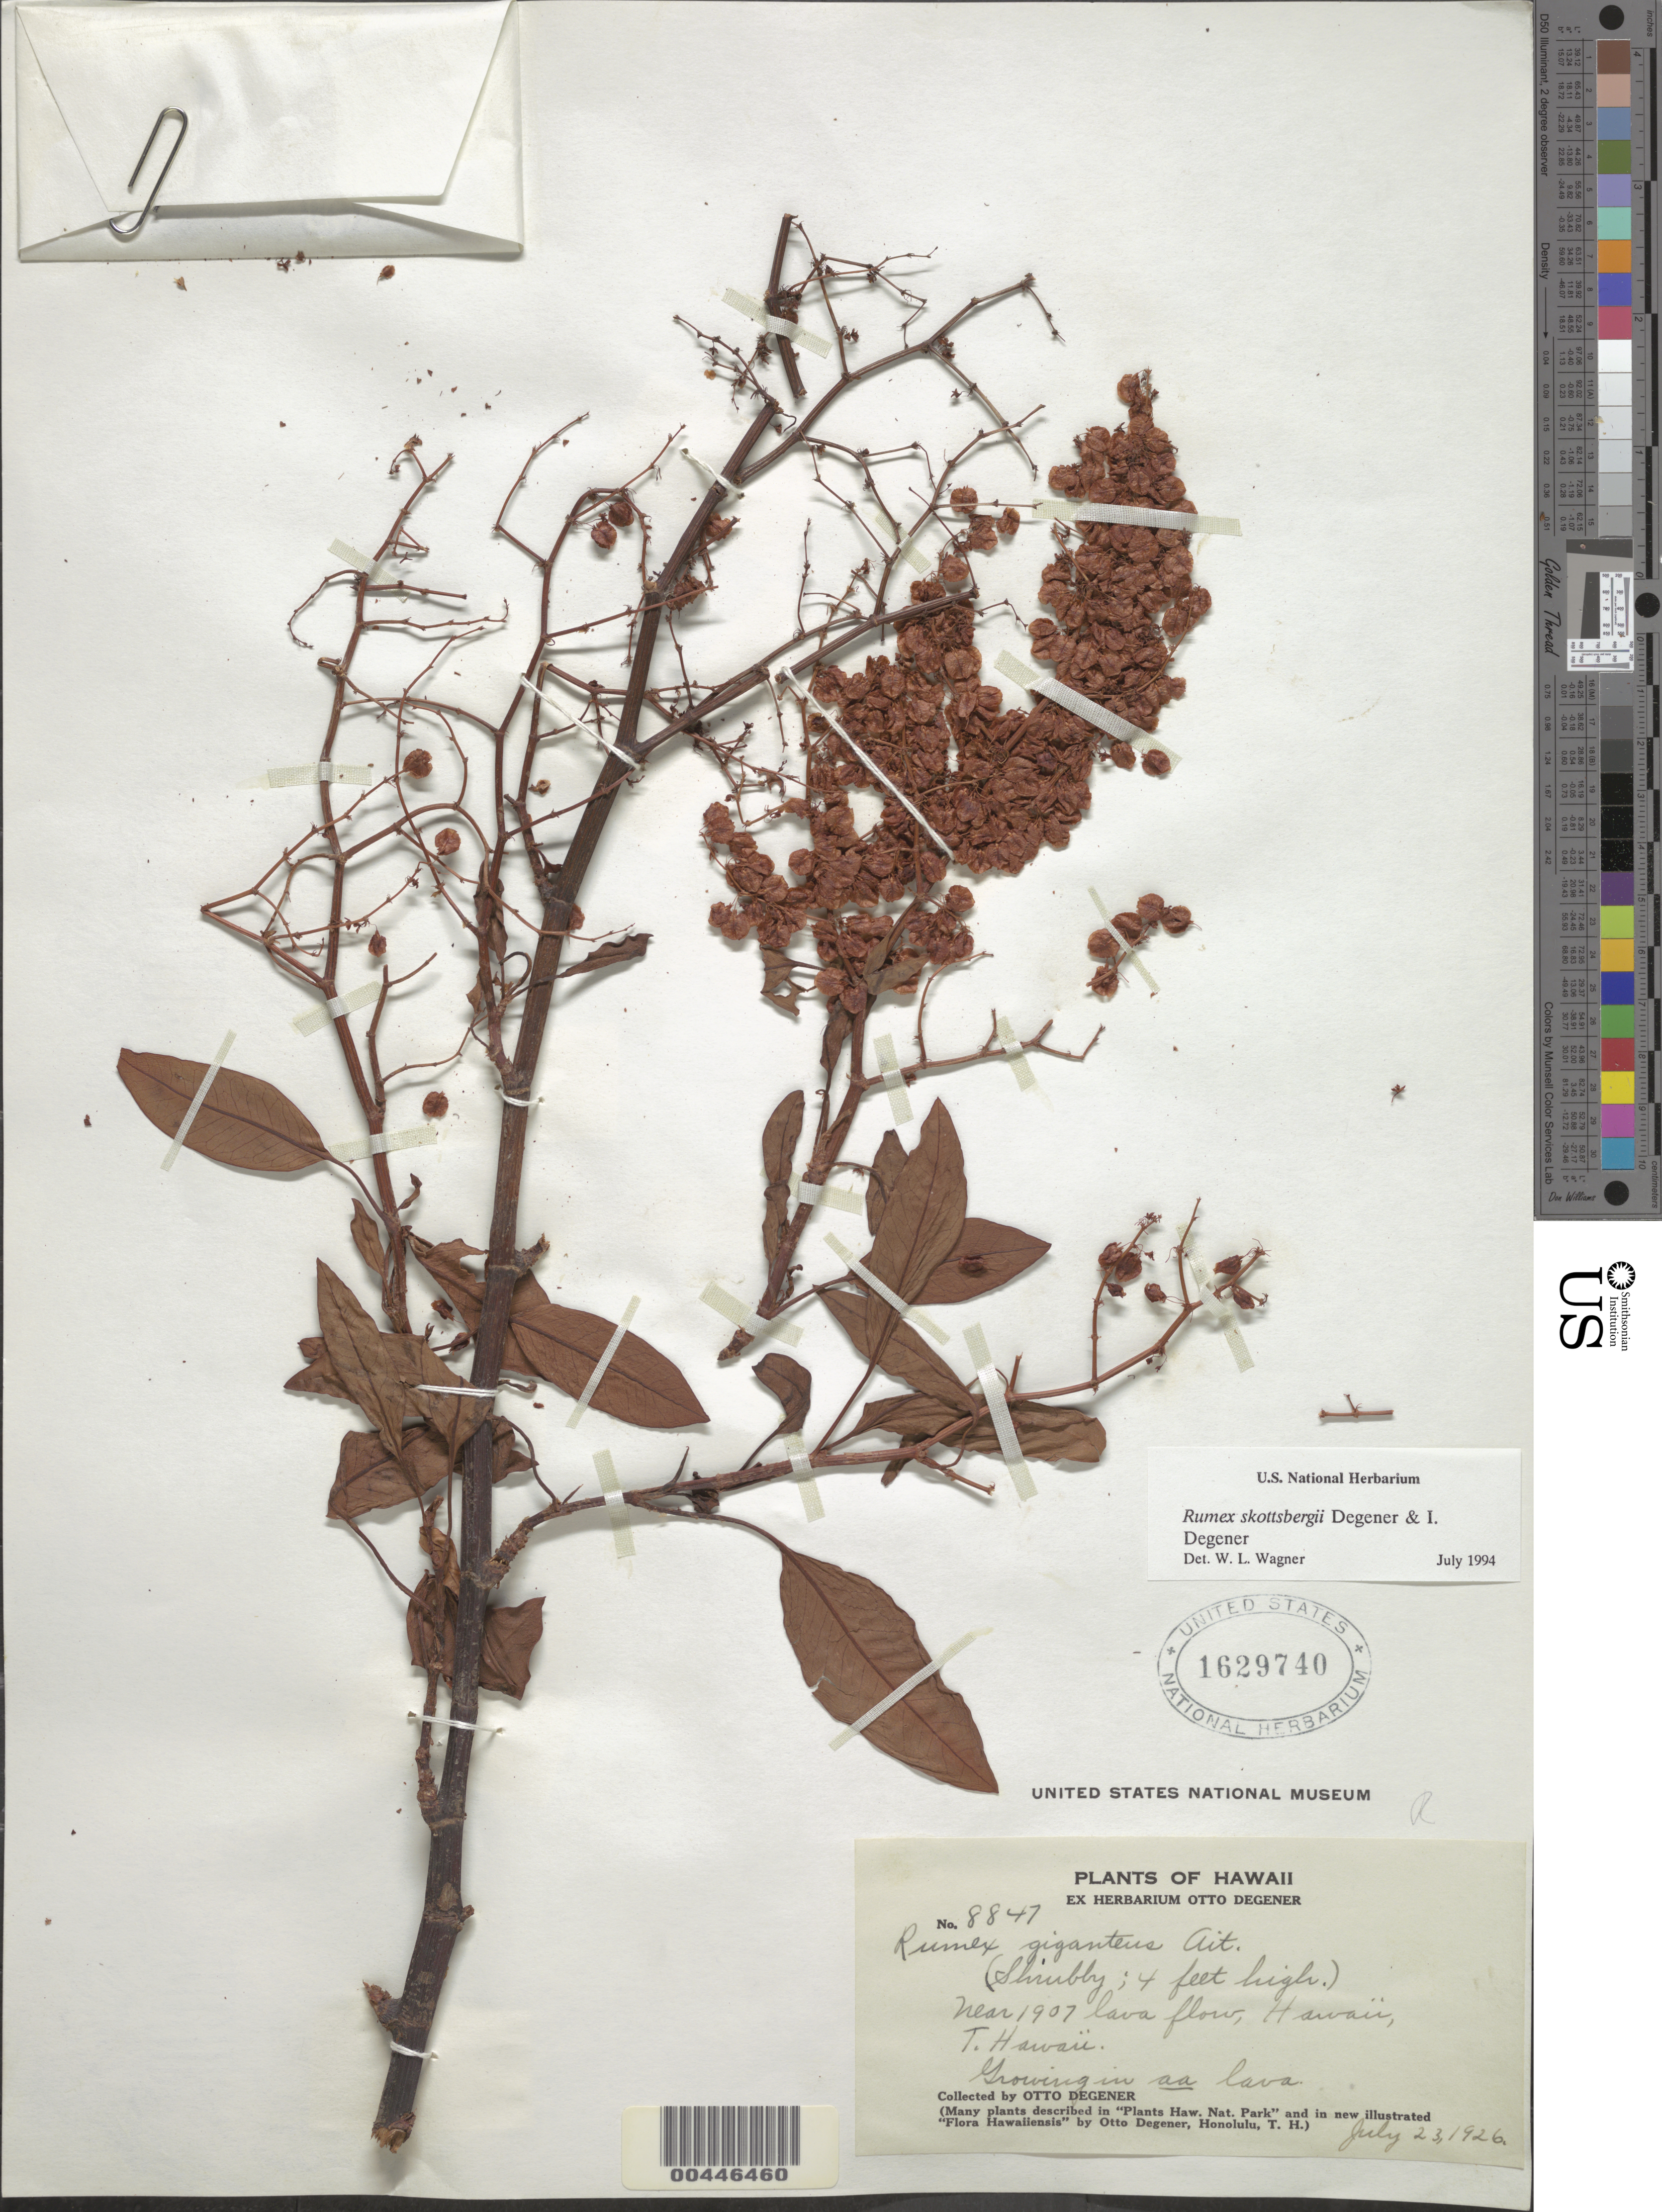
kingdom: Plantae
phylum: Tracheophyta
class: Magnoliopsida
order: Caryophyllales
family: Polygonaceae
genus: Rumex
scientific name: Rumex skottsbergii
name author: O. Deg. & I. Deg.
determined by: Wagner, W. L., (BOT), Smithsonian Institution - National Museum of Natural History (UNITED STATES)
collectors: O. Degener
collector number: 8847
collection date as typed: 23 Jul 1926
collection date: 1926-07-23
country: United States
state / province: Hawaii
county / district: Hawaii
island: Hawaii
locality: Near 1907 lava flow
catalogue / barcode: US 1629740